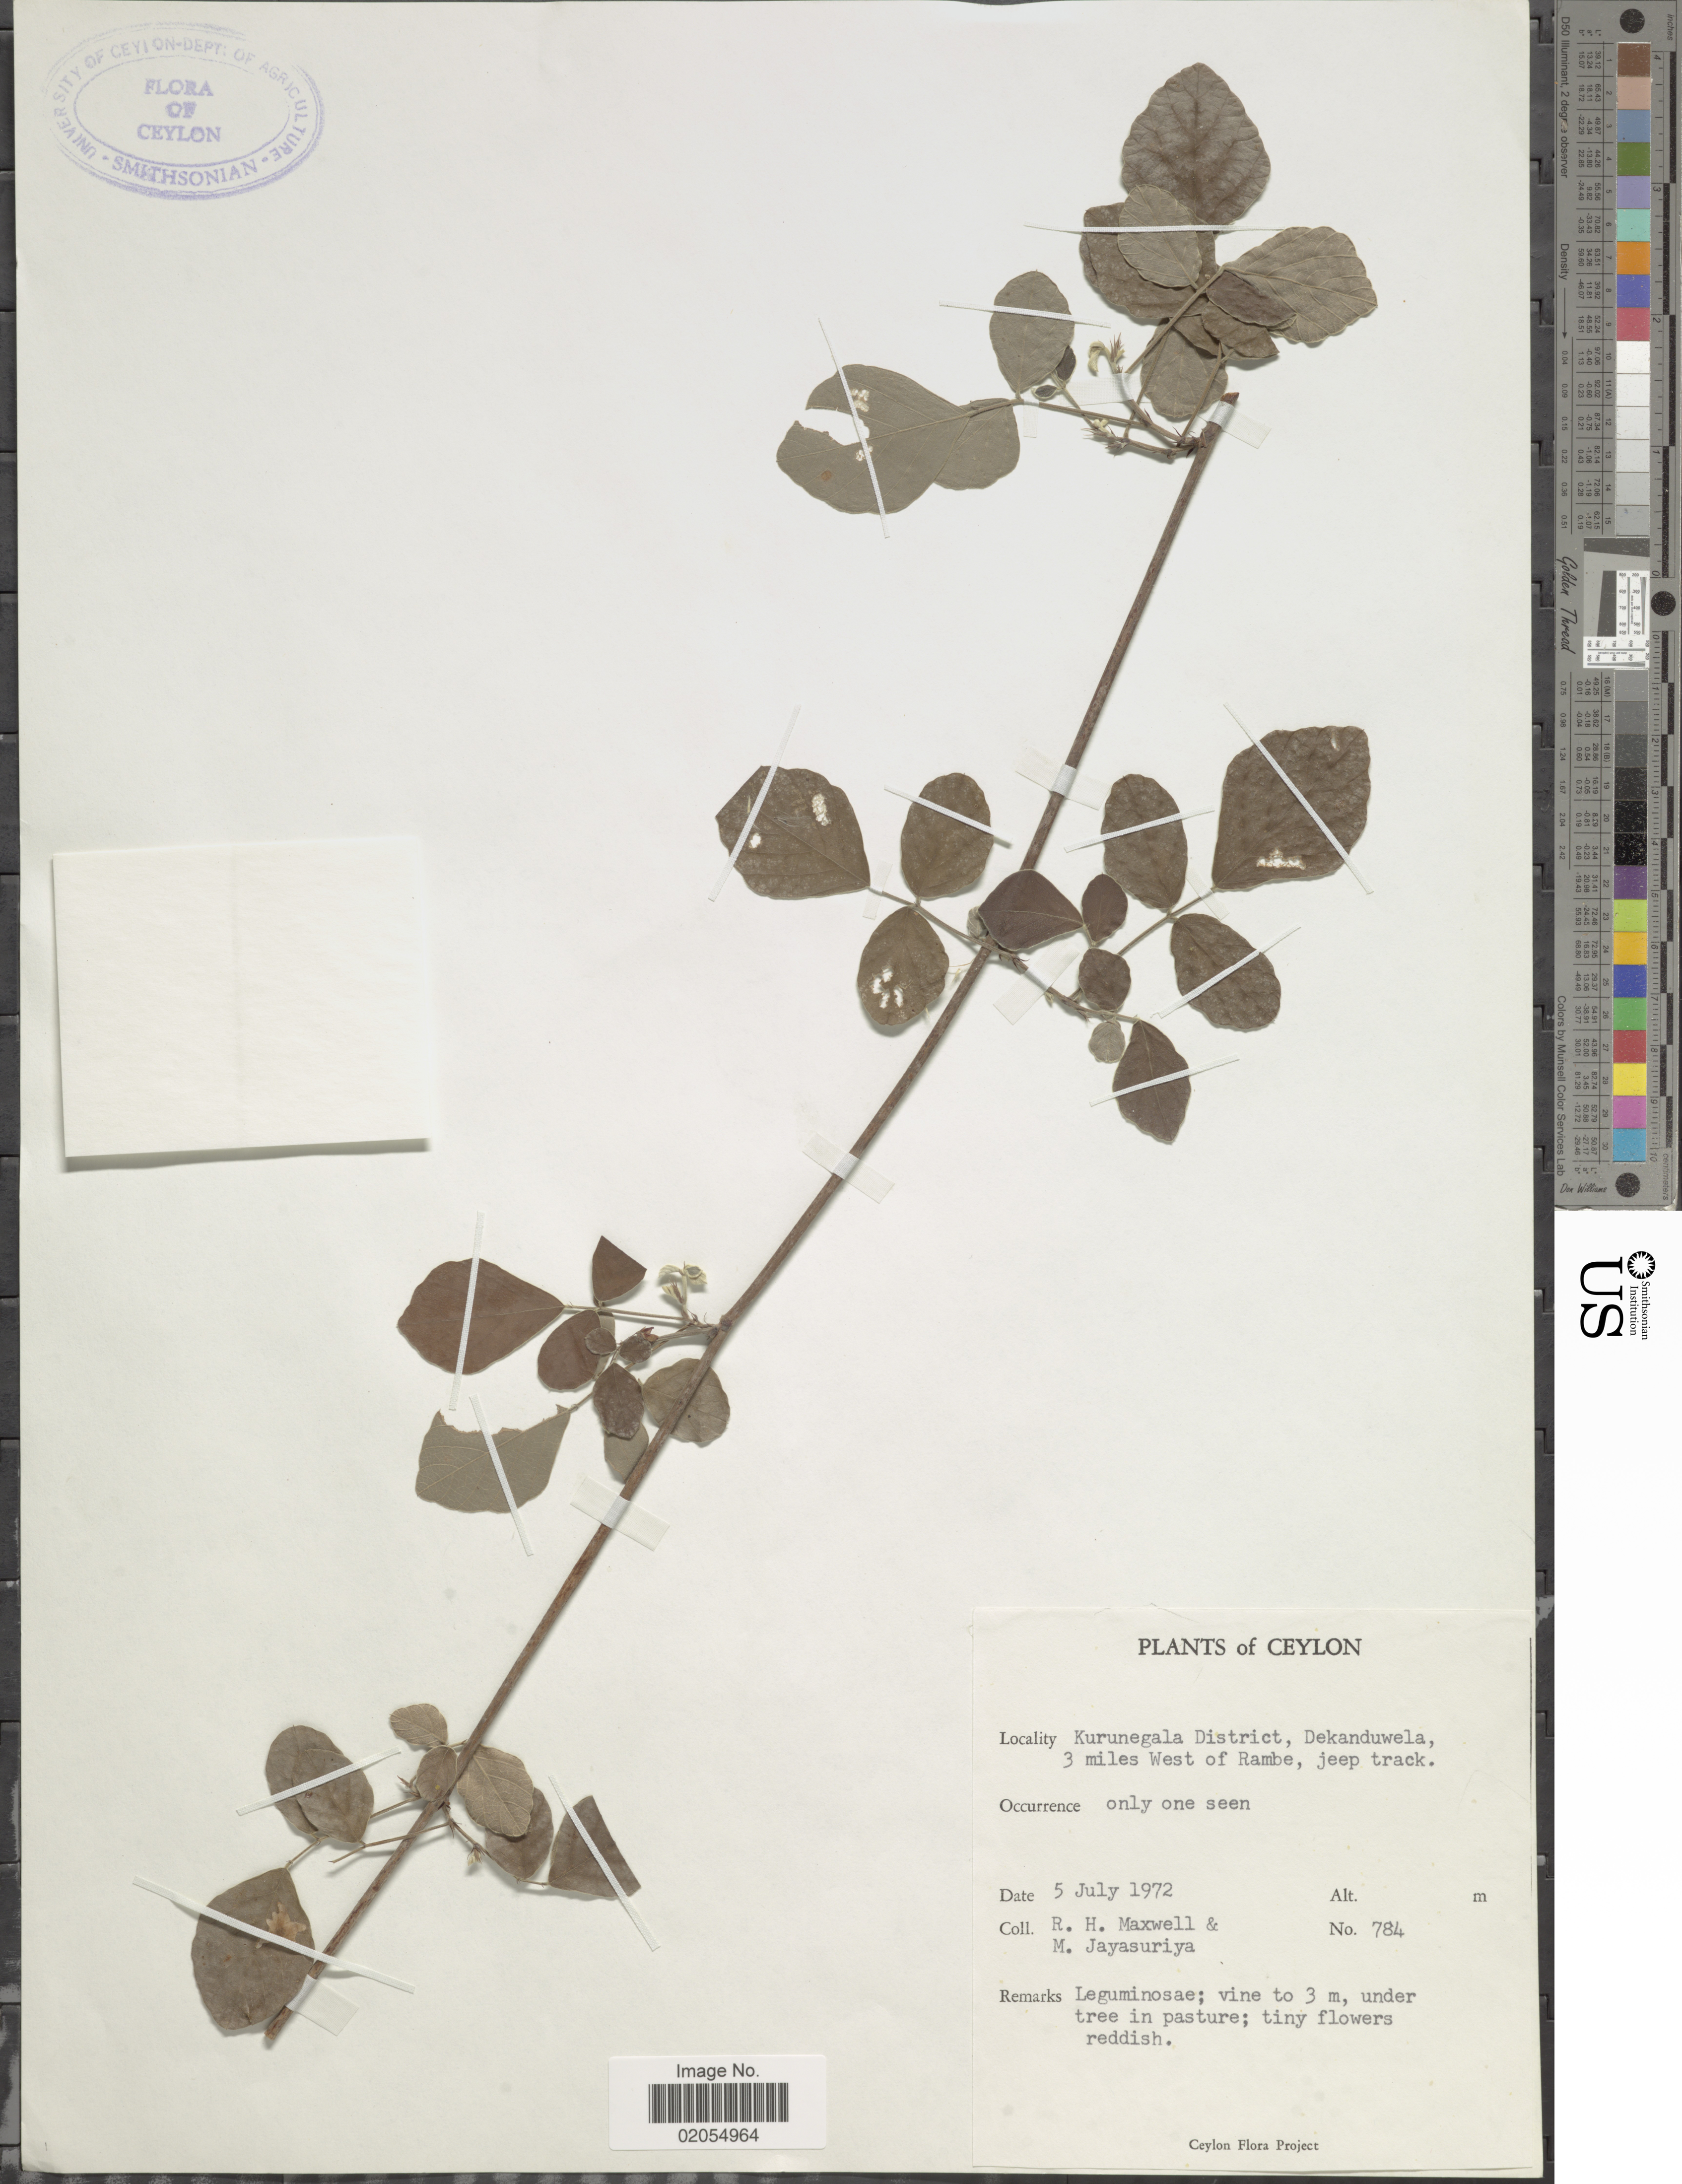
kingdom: Plantae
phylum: Tracheophyta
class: Magnoliopsida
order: Fabales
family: Fabaceae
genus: Desmodium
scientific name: Desmodium sp.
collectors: R. Maxwell & M. Jayasuriya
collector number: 784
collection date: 1972-07-05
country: Sri Lanka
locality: Kurunegala District, Dekanduwela, 3 miles West of Rambe, jeep track